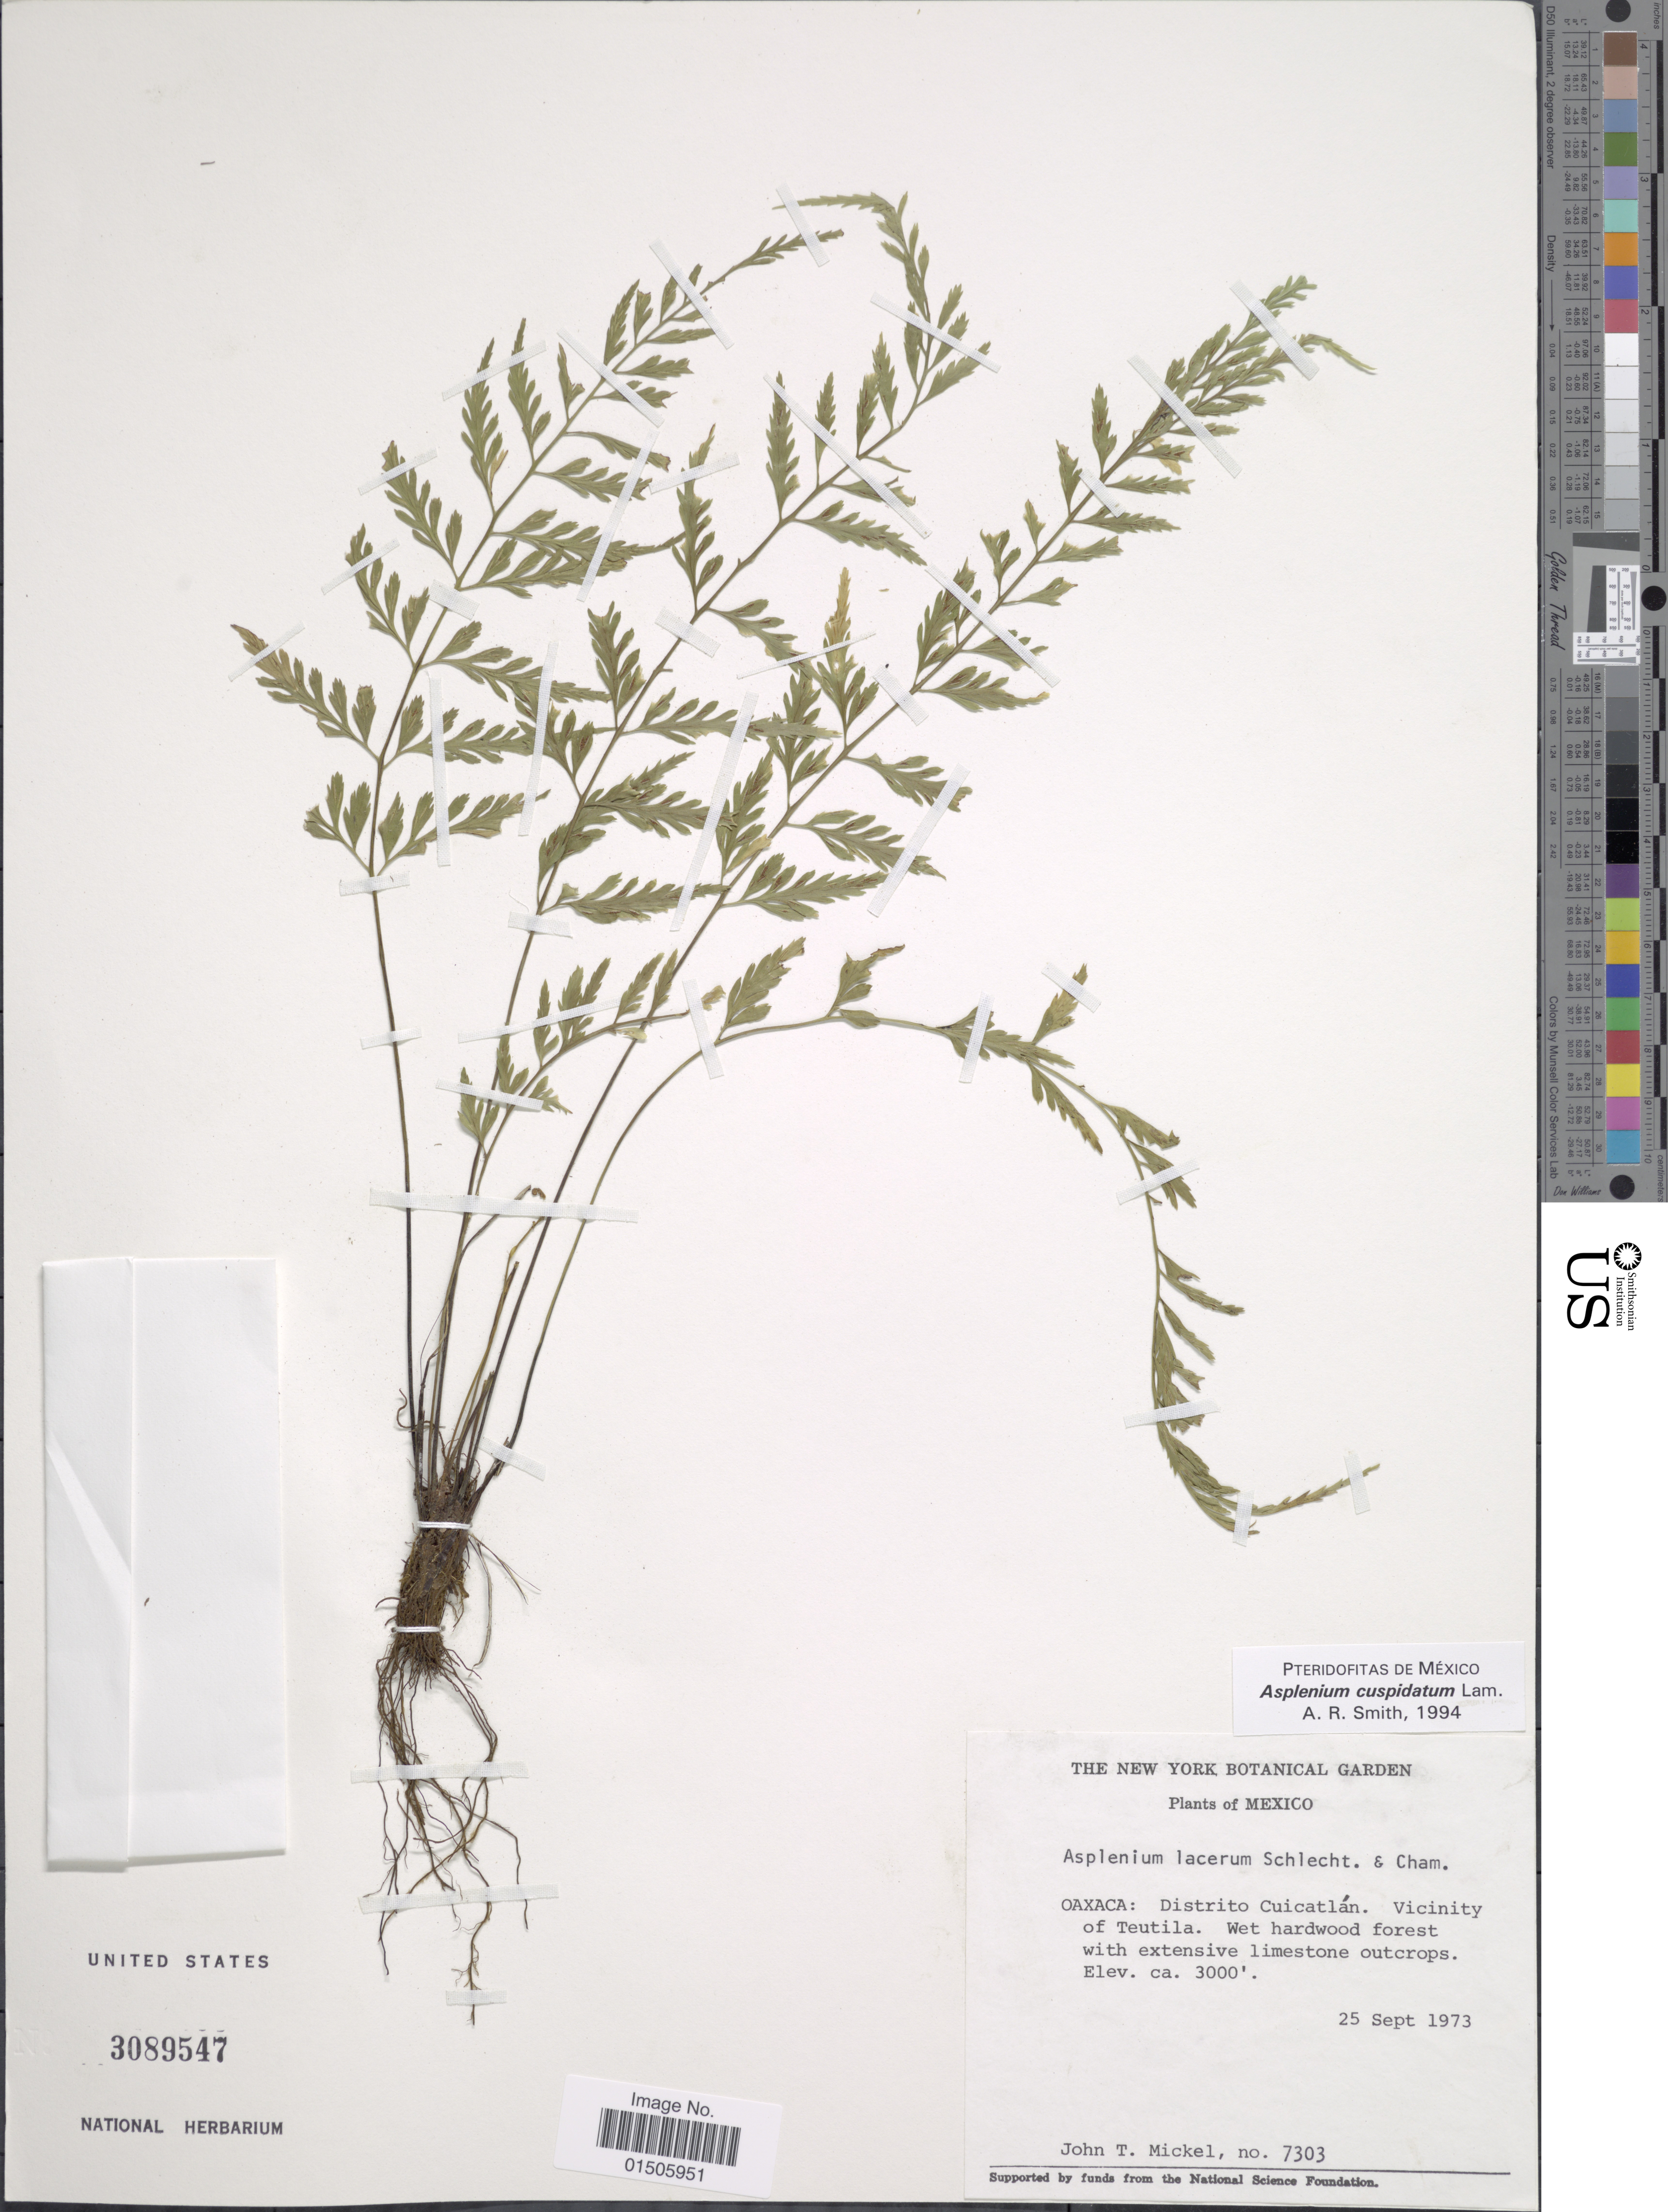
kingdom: Plantae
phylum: Tracheophyta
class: Polypodiopsida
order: Polypodiales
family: Aspleniaceae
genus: Asplenium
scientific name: Asplenium cuspidatum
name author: Lam.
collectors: J. T. Mickel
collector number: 7303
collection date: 1973-09-25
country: Mexico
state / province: Oaxaca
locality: Distrito Cuicatlan. Vicinity of Teutila. Wet hardwood forest with extensive limestone outcrops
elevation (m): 914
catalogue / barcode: US 3089547